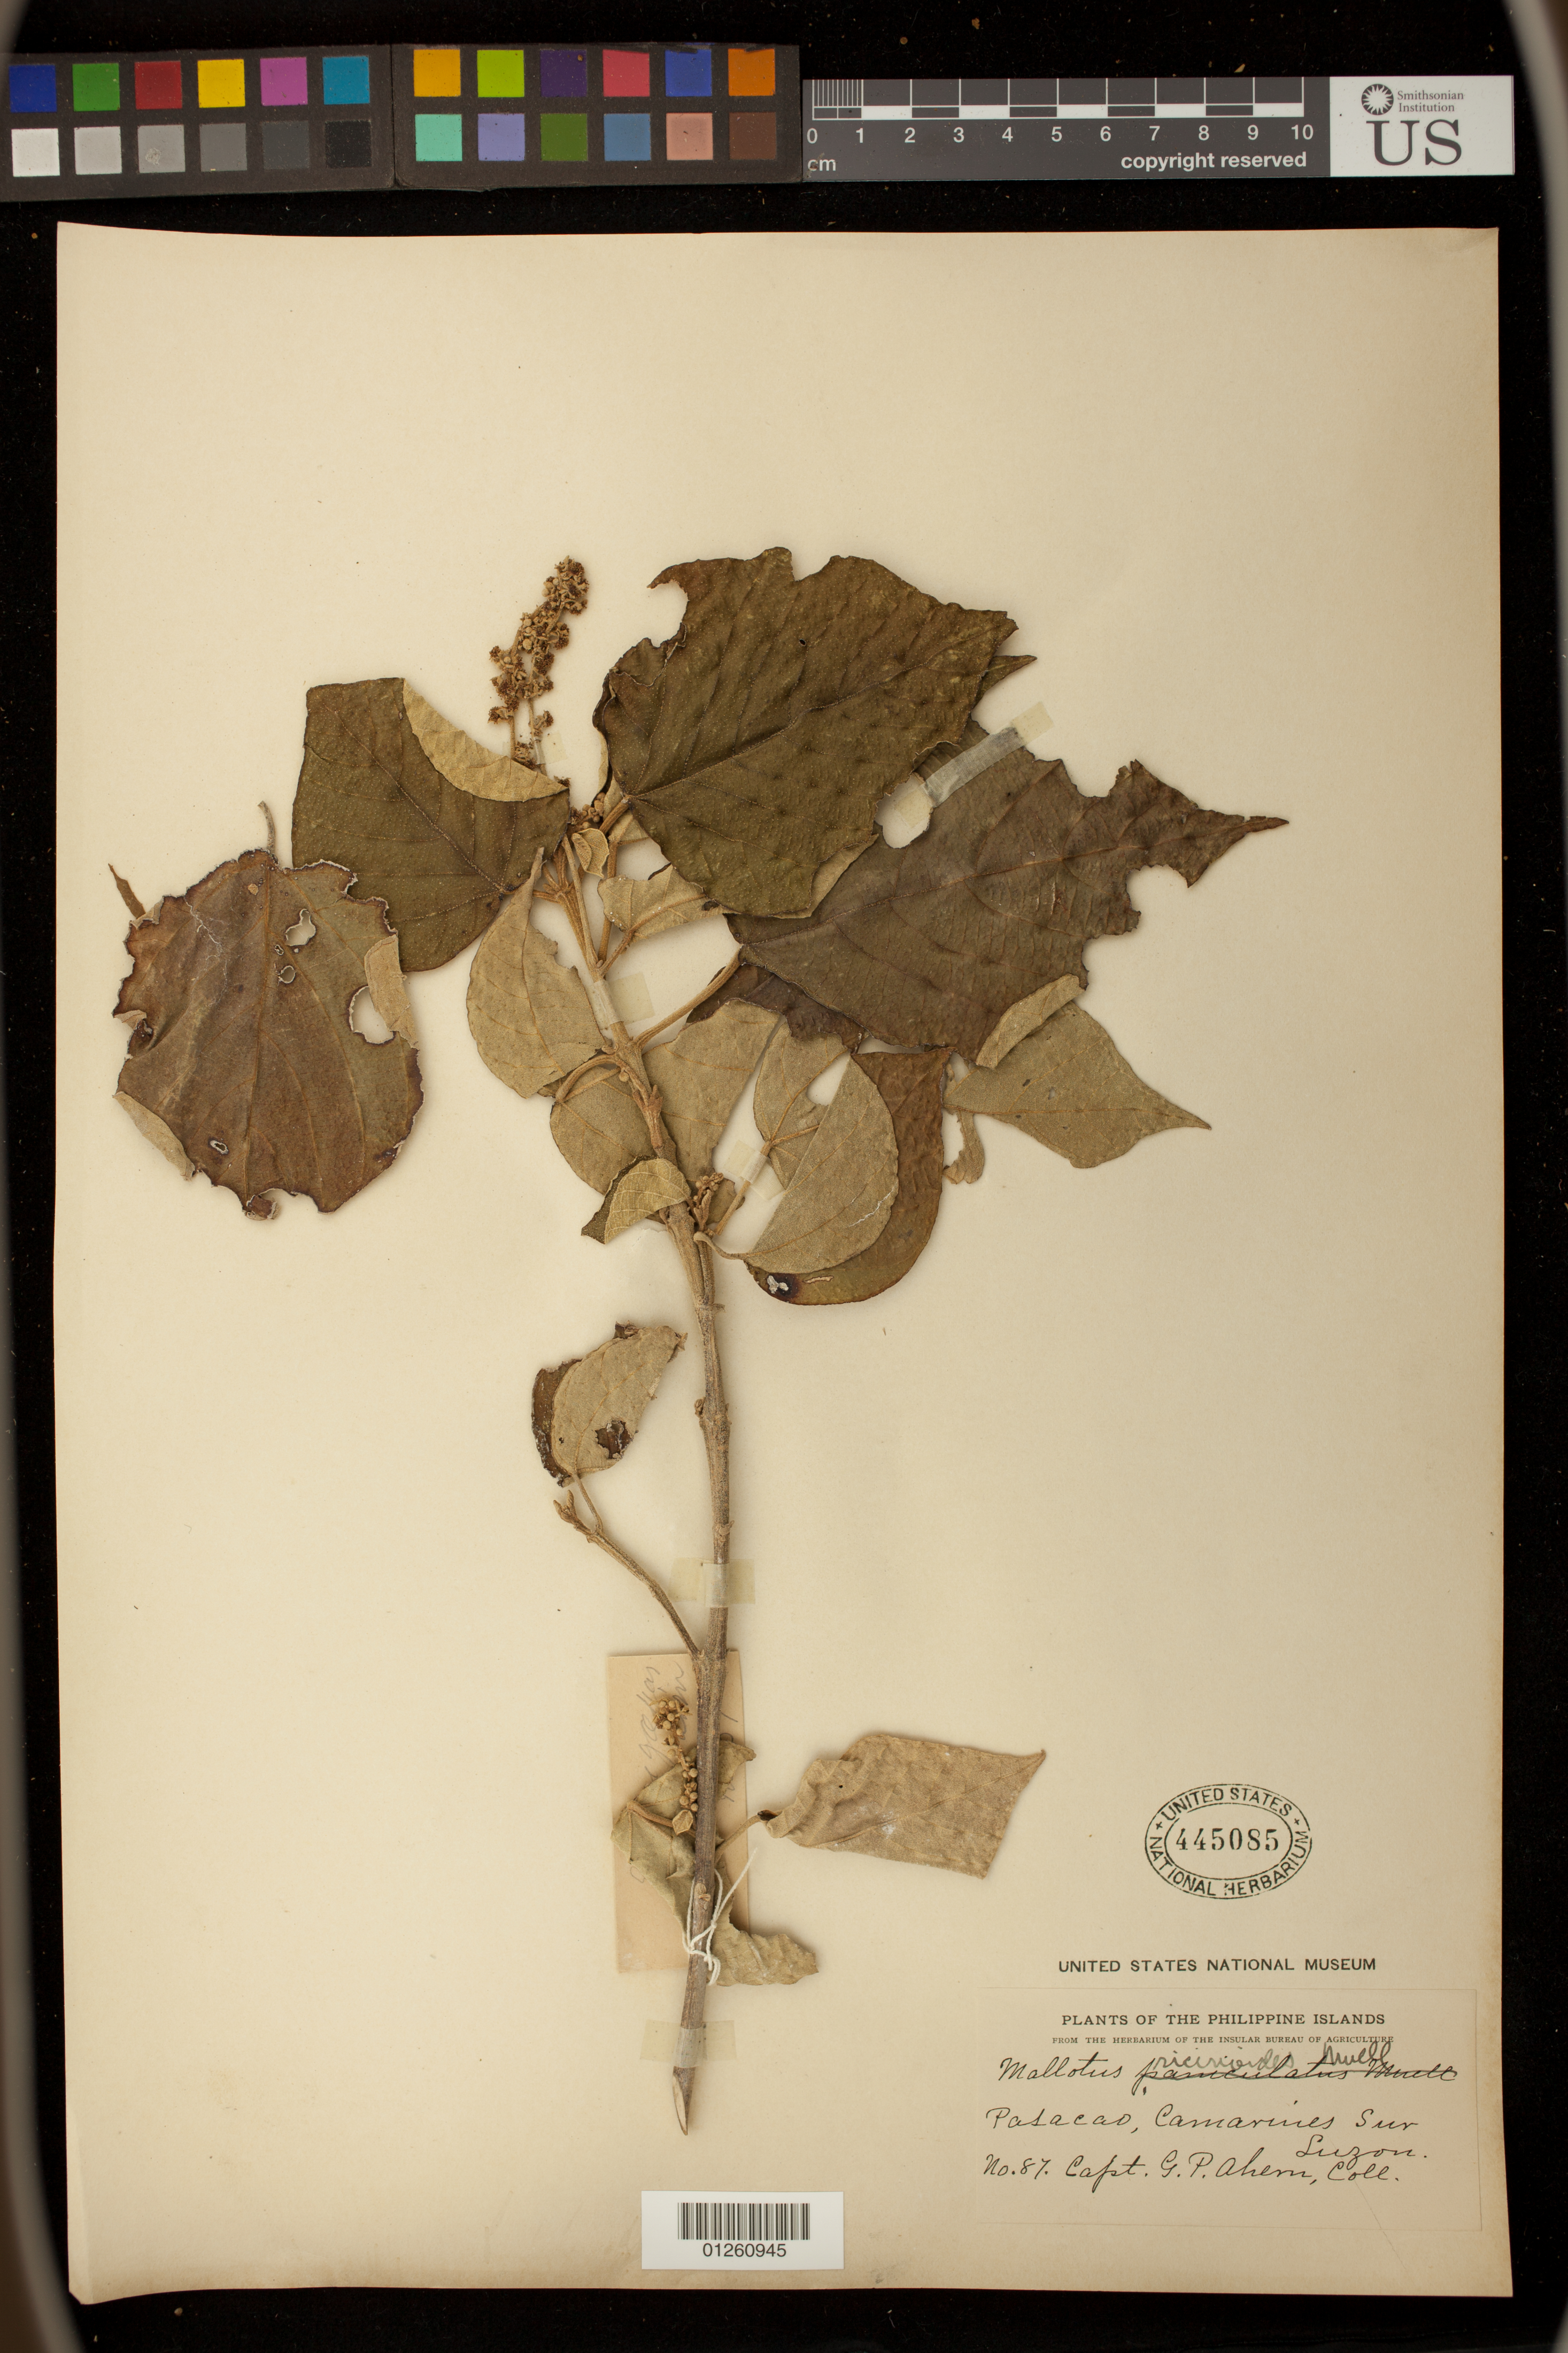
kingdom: Plantae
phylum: Tracheophyta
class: Magnoliopsida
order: Malpighiales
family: Euphorbiaceae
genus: Mallotus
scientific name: Mallotus ricinoides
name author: (Pers.) Müll. Arg.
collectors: G. Ahern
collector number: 87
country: Philippines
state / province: Bicol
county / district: Camarines Sur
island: Luzon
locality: Pasacao, Camarines Sur, Luzon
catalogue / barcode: US 445085